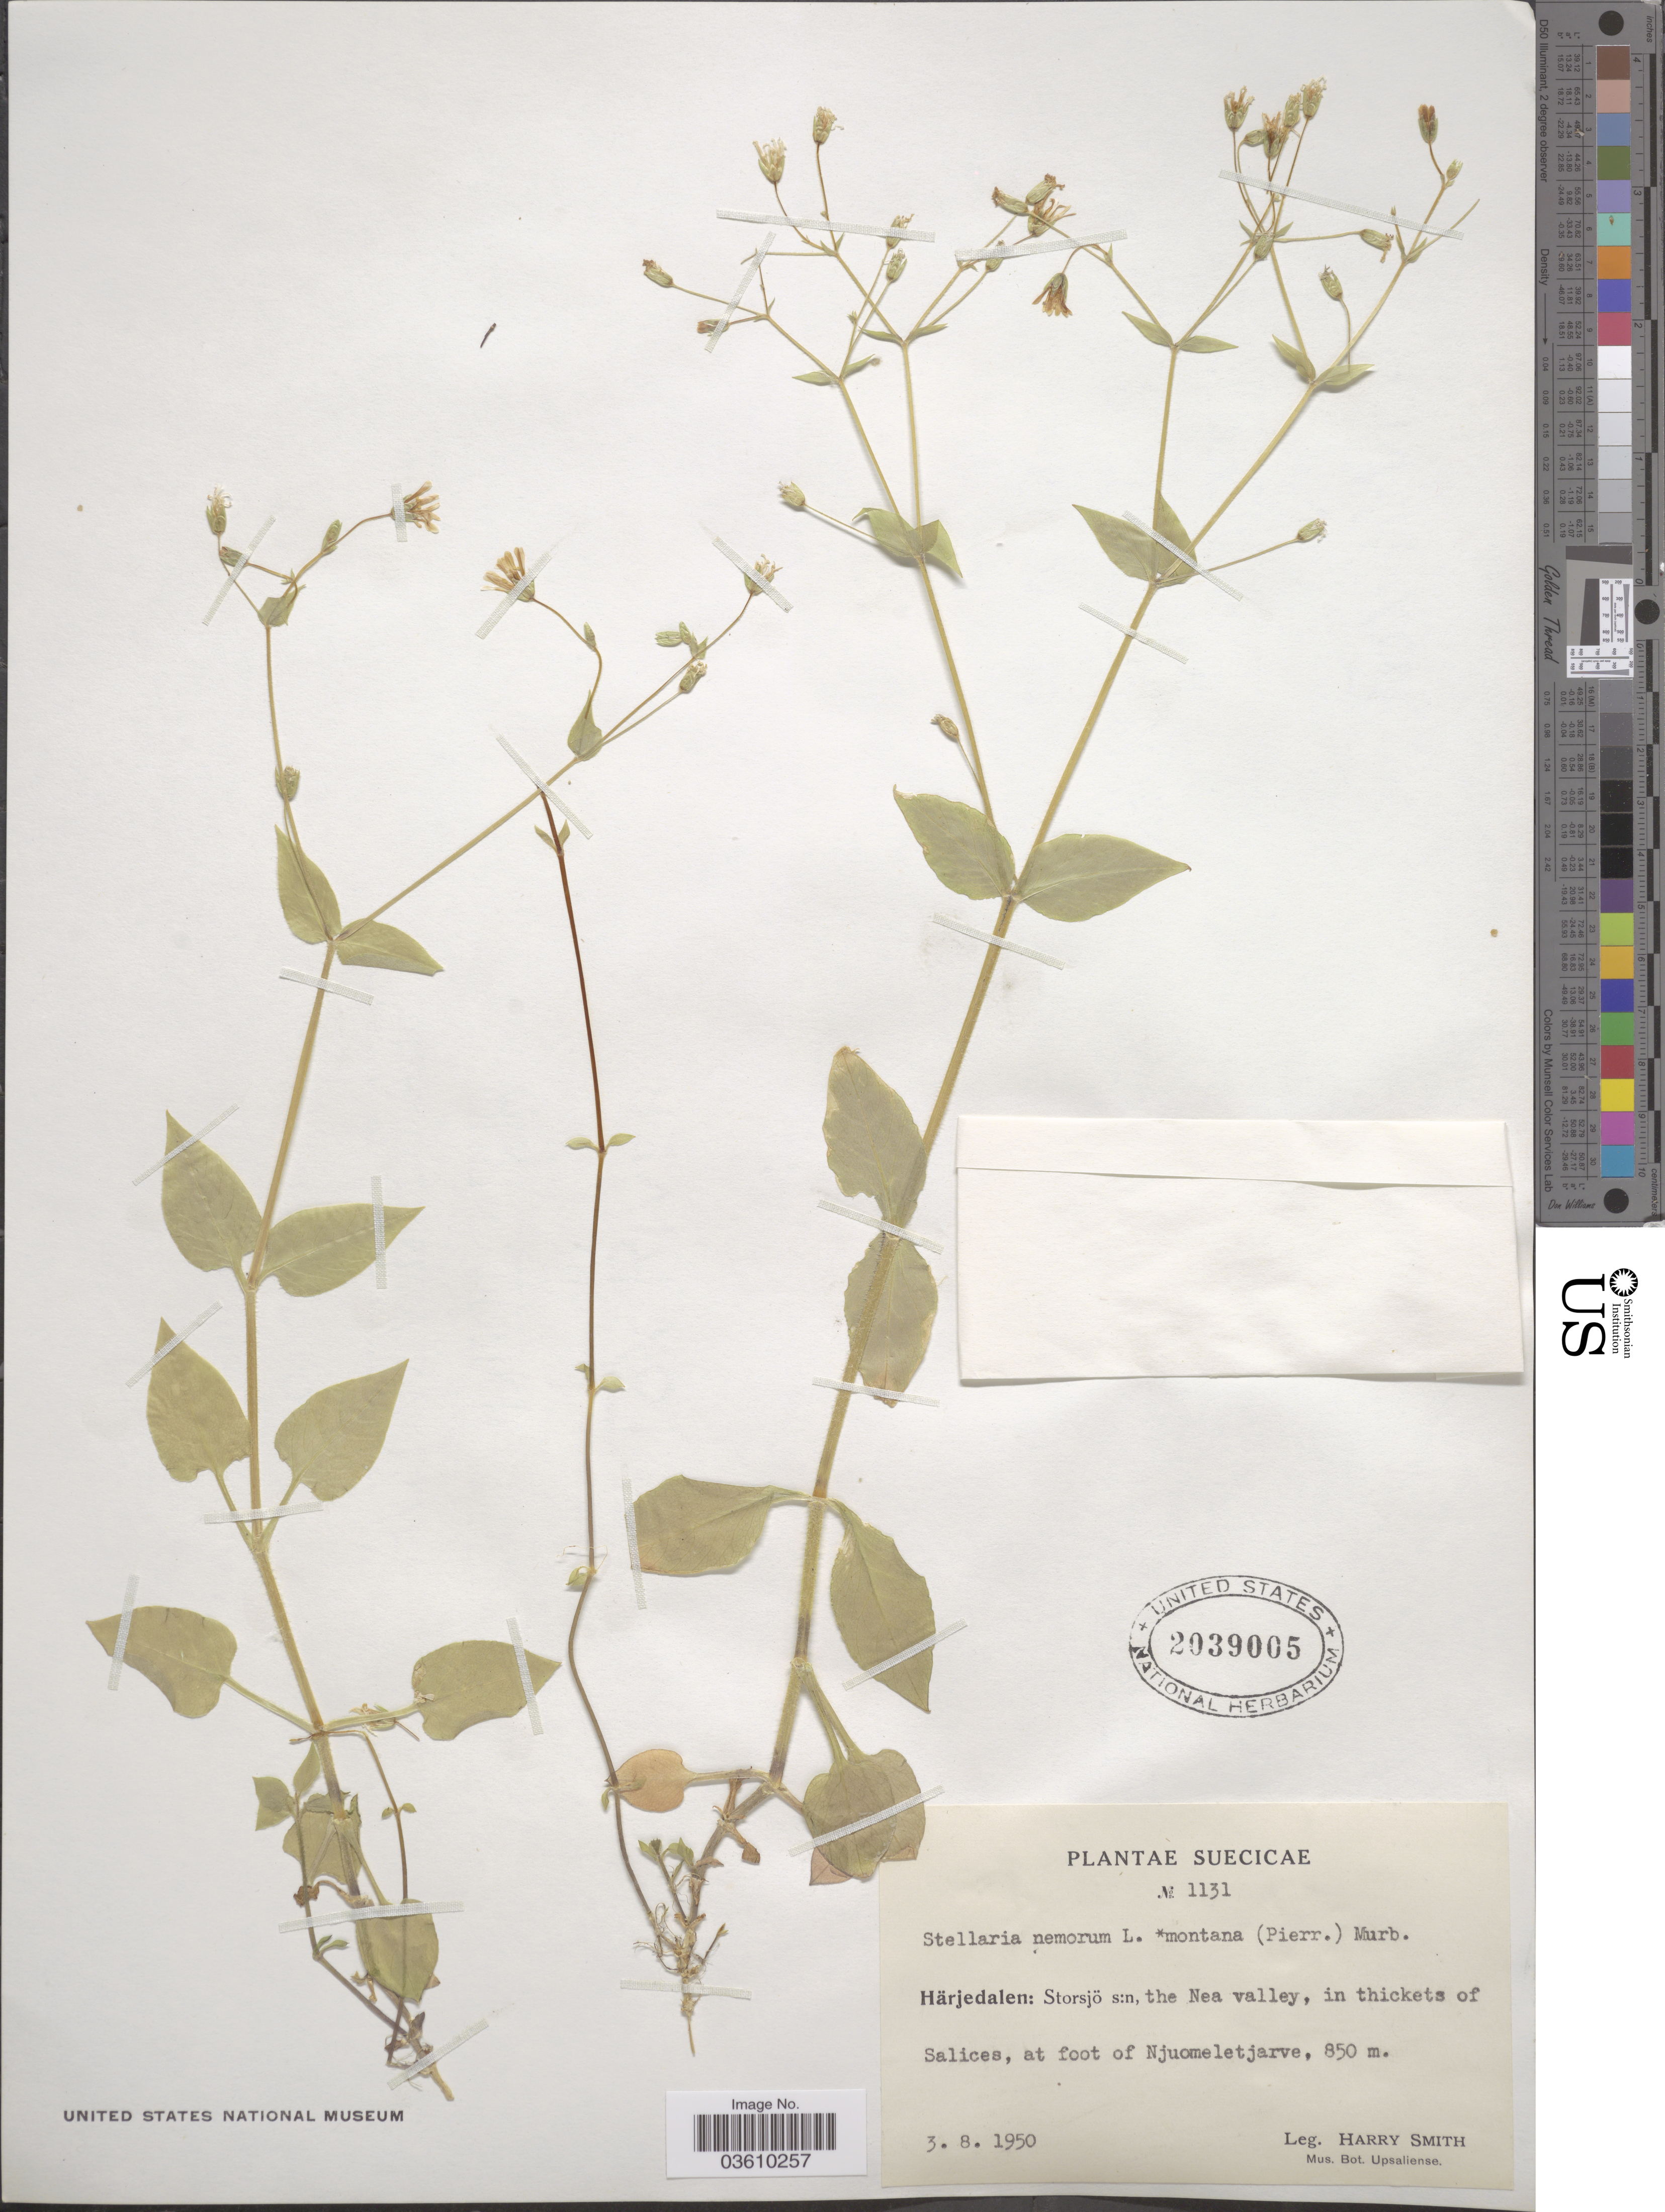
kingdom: Plantae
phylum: Tracheophyta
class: Magnoliopsida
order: Caryophyllales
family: Caryophyllaceae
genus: Stellaria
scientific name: Stellaria nemorum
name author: L.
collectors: H. Smith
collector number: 1131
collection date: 1950-08-03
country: Sweden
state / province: Jamtland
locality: Suecicae. Härjedalen: Storsjö s:n, the Nea valley, in thickets of Salices, at foot of Njuomeletjarve.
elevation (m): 850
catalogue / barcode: US 2039005